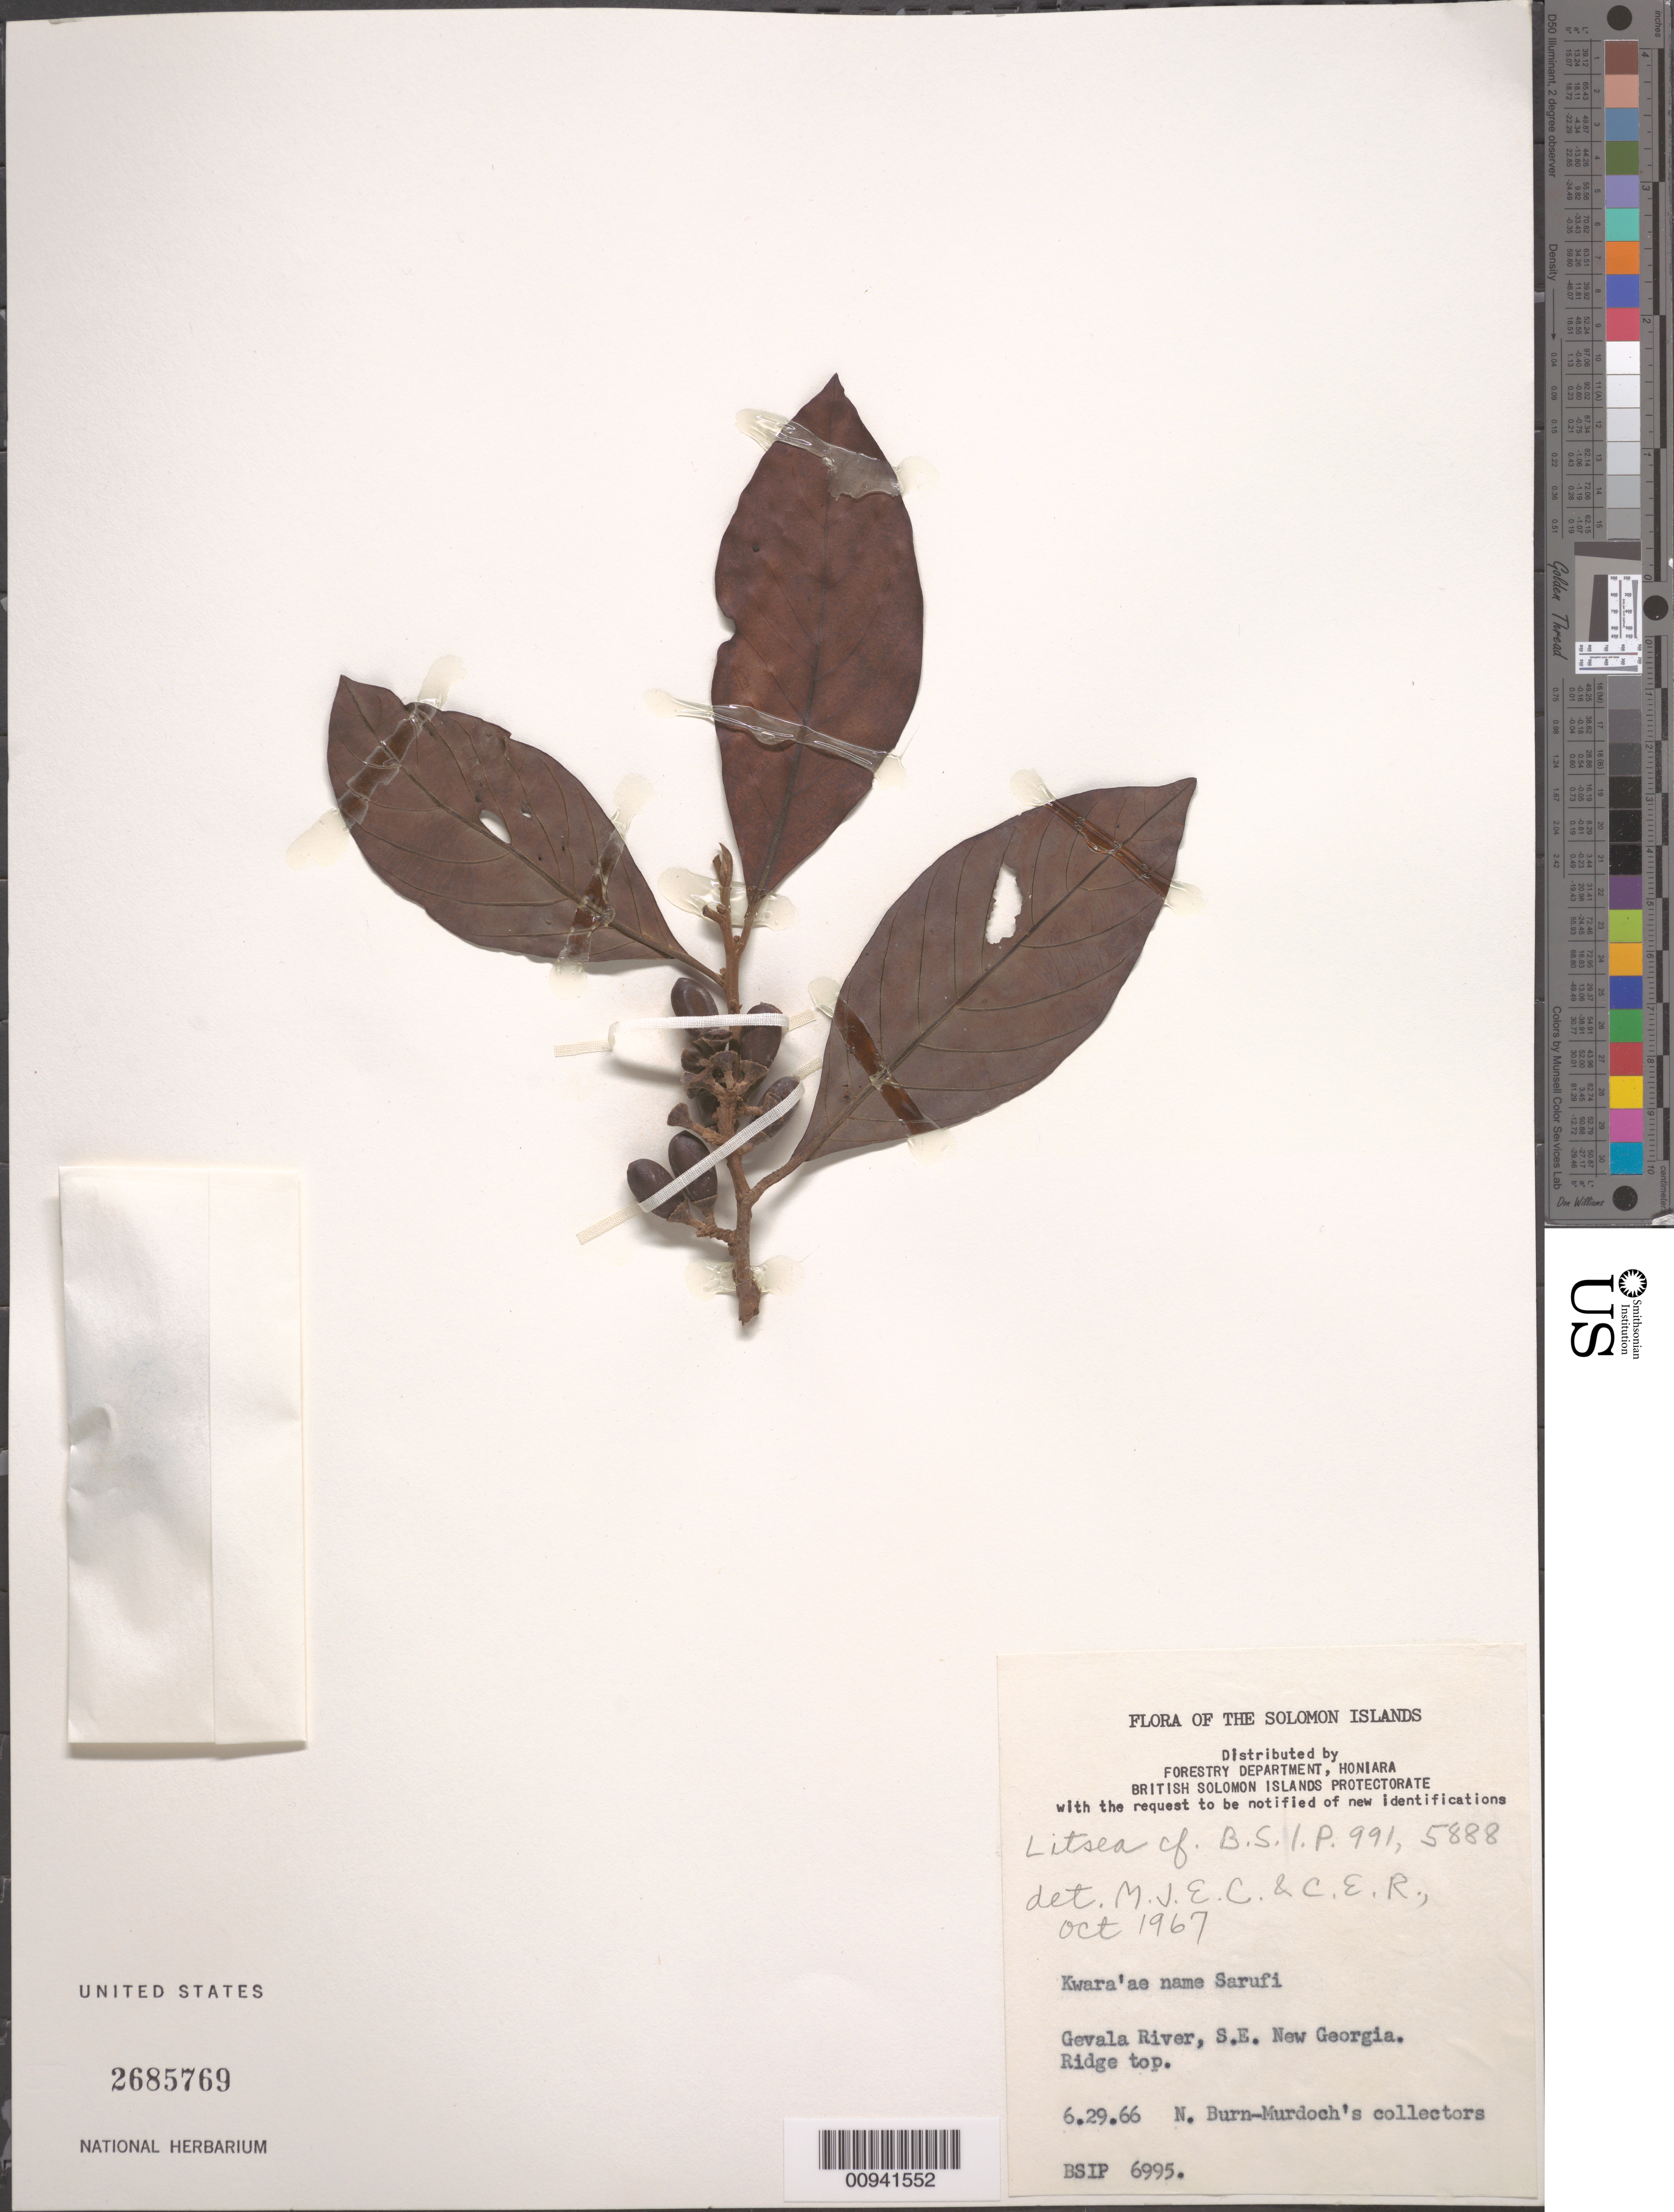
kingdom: Plantae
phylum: Tracheophyta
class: Magnoliopsida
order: Laurales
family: Lauraceae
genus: Litsea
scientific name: Litsea sp.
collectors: N. Burn-Murdoch's collectors & et al.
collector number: BSIP 6995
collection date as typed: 29 Jun 1966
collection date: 1966-06-29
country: Solomon Islands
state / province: Western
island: New Georgia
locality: Gevala River, S.E. New Georgia. Ridge Top.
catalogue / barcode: US 2685769